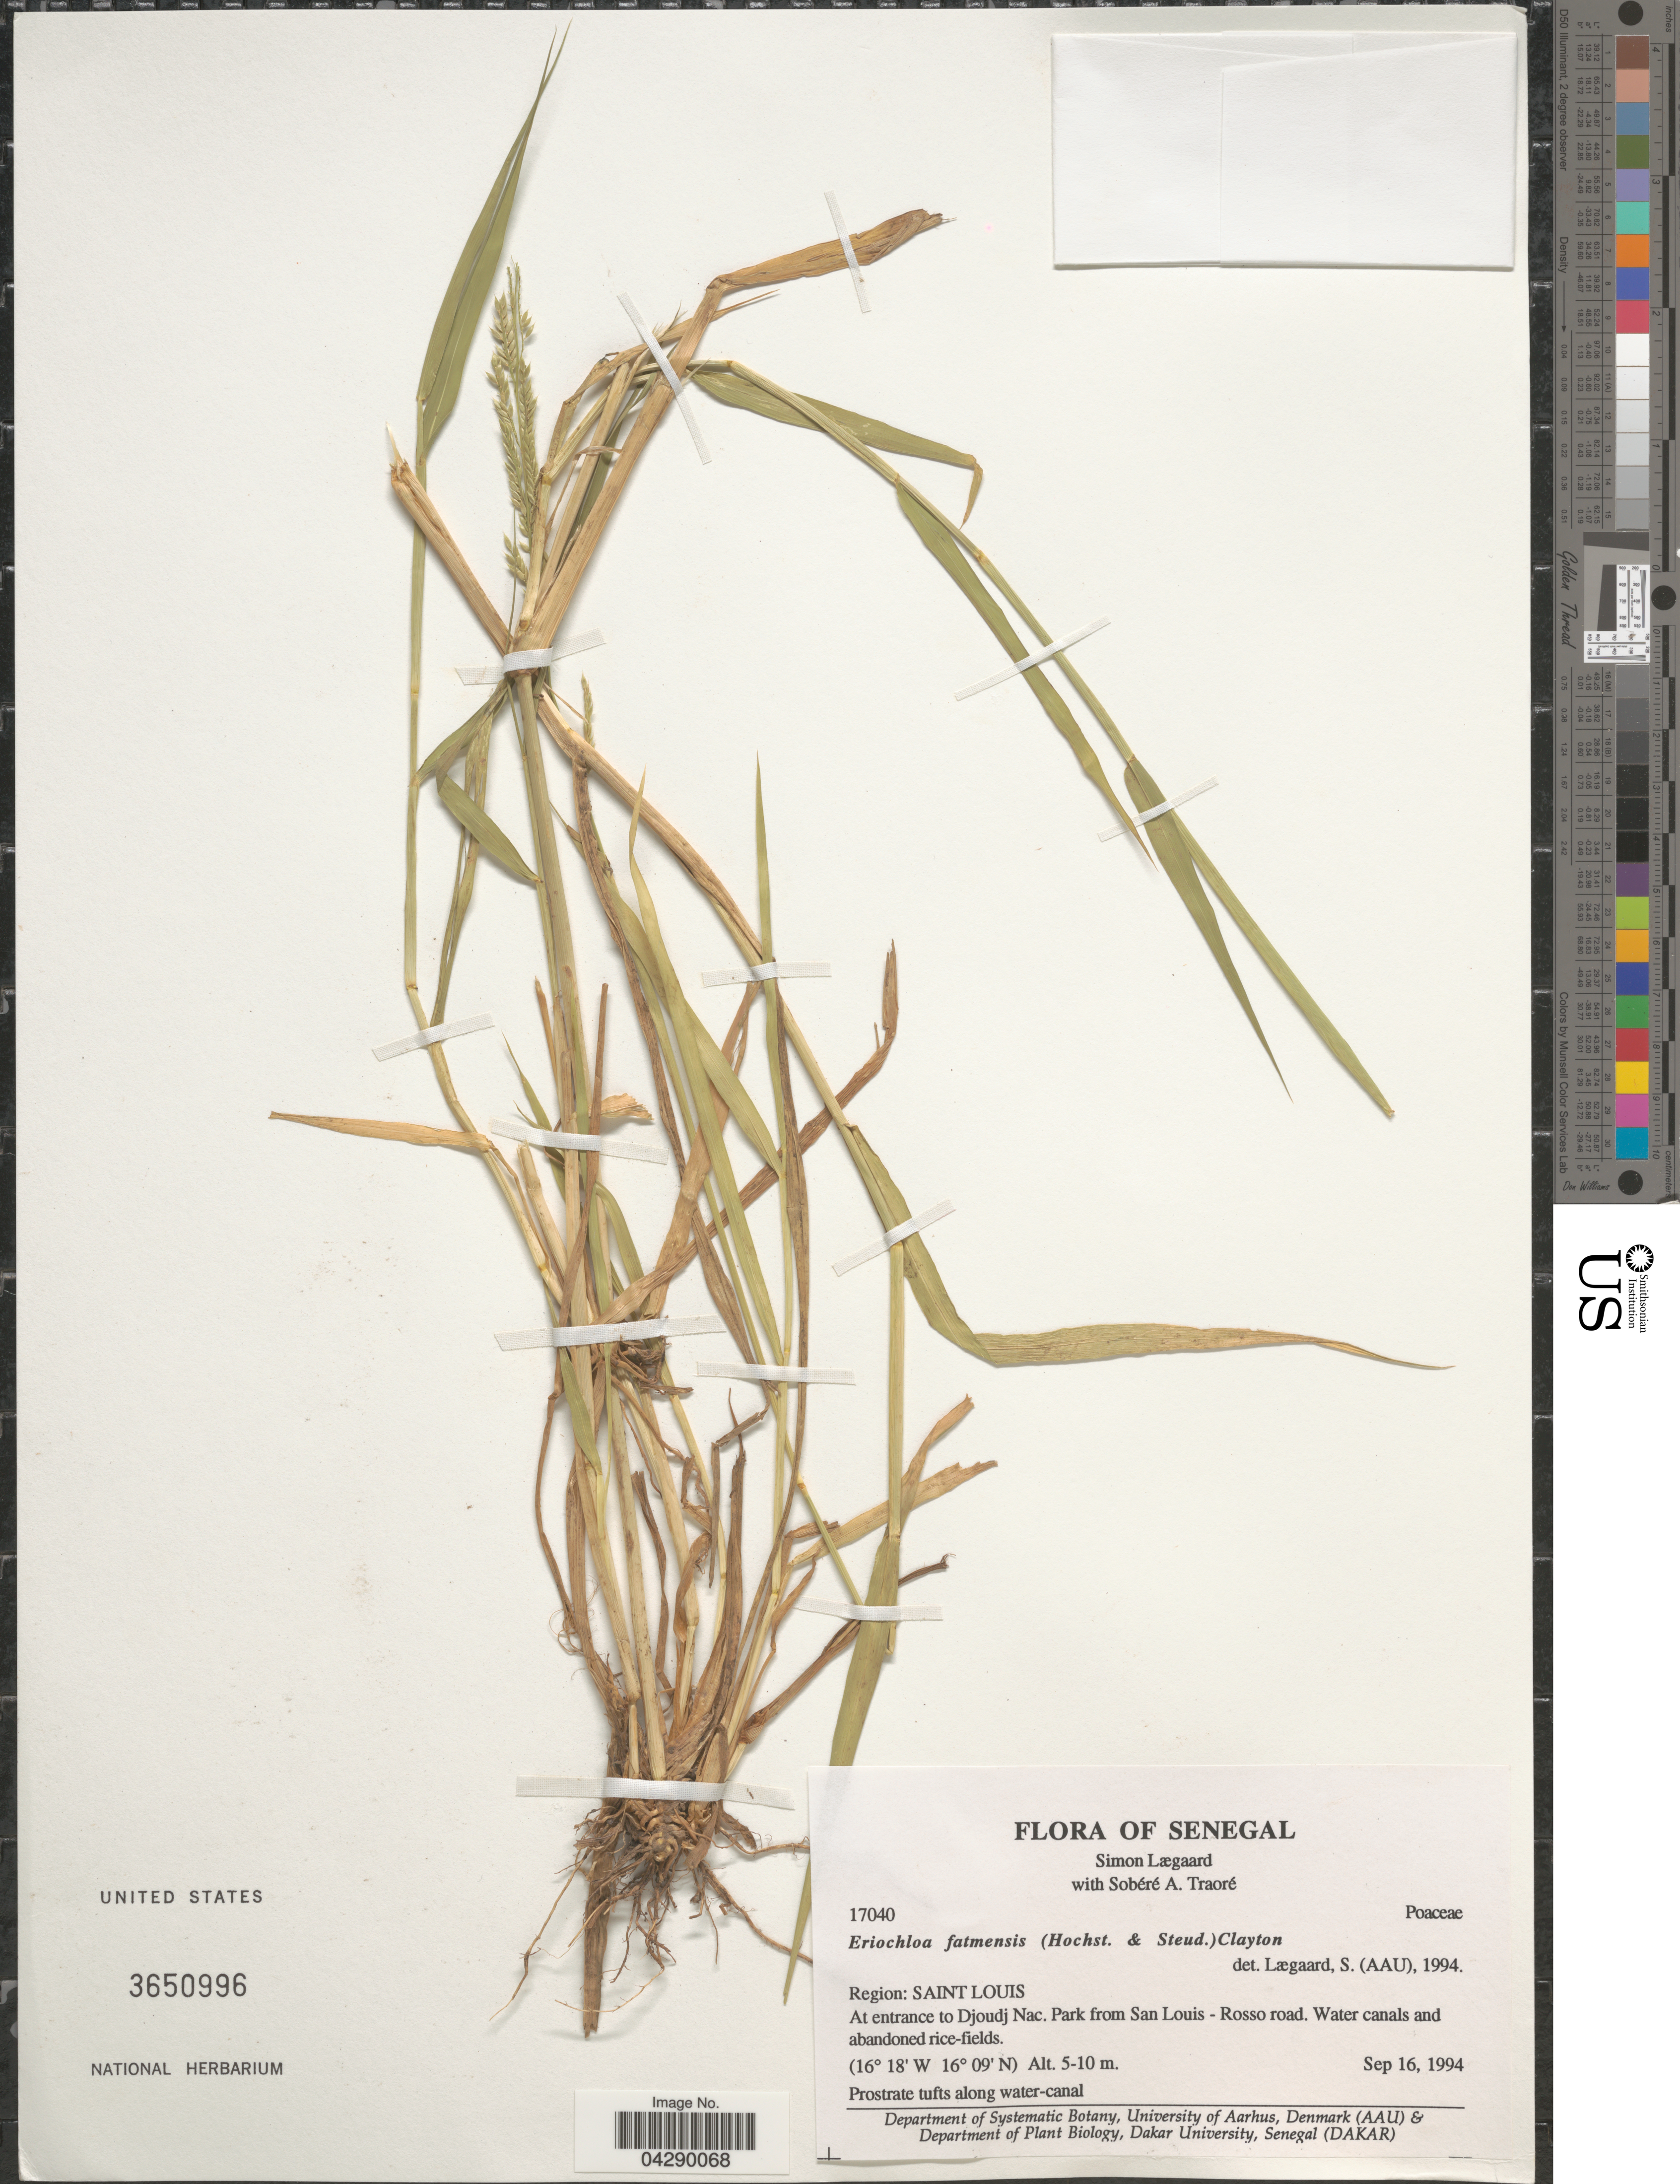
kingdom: Plantae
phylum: Tracheophyta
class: Liliopsida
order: Poales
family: Poaceae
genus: Eriochloa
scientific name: Eriochloa fatmensis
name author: (Hochst. & Steud.) Clayton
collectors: S. Lægaard & S. Traore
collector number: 17040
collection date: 1994-09-16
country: Senegal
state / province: Saint-Louis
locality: Region: Saint Louis. At entrance to Djoudj Nac. Park from San Louis - Rosso road.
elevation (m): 5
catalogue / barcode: US 3650996